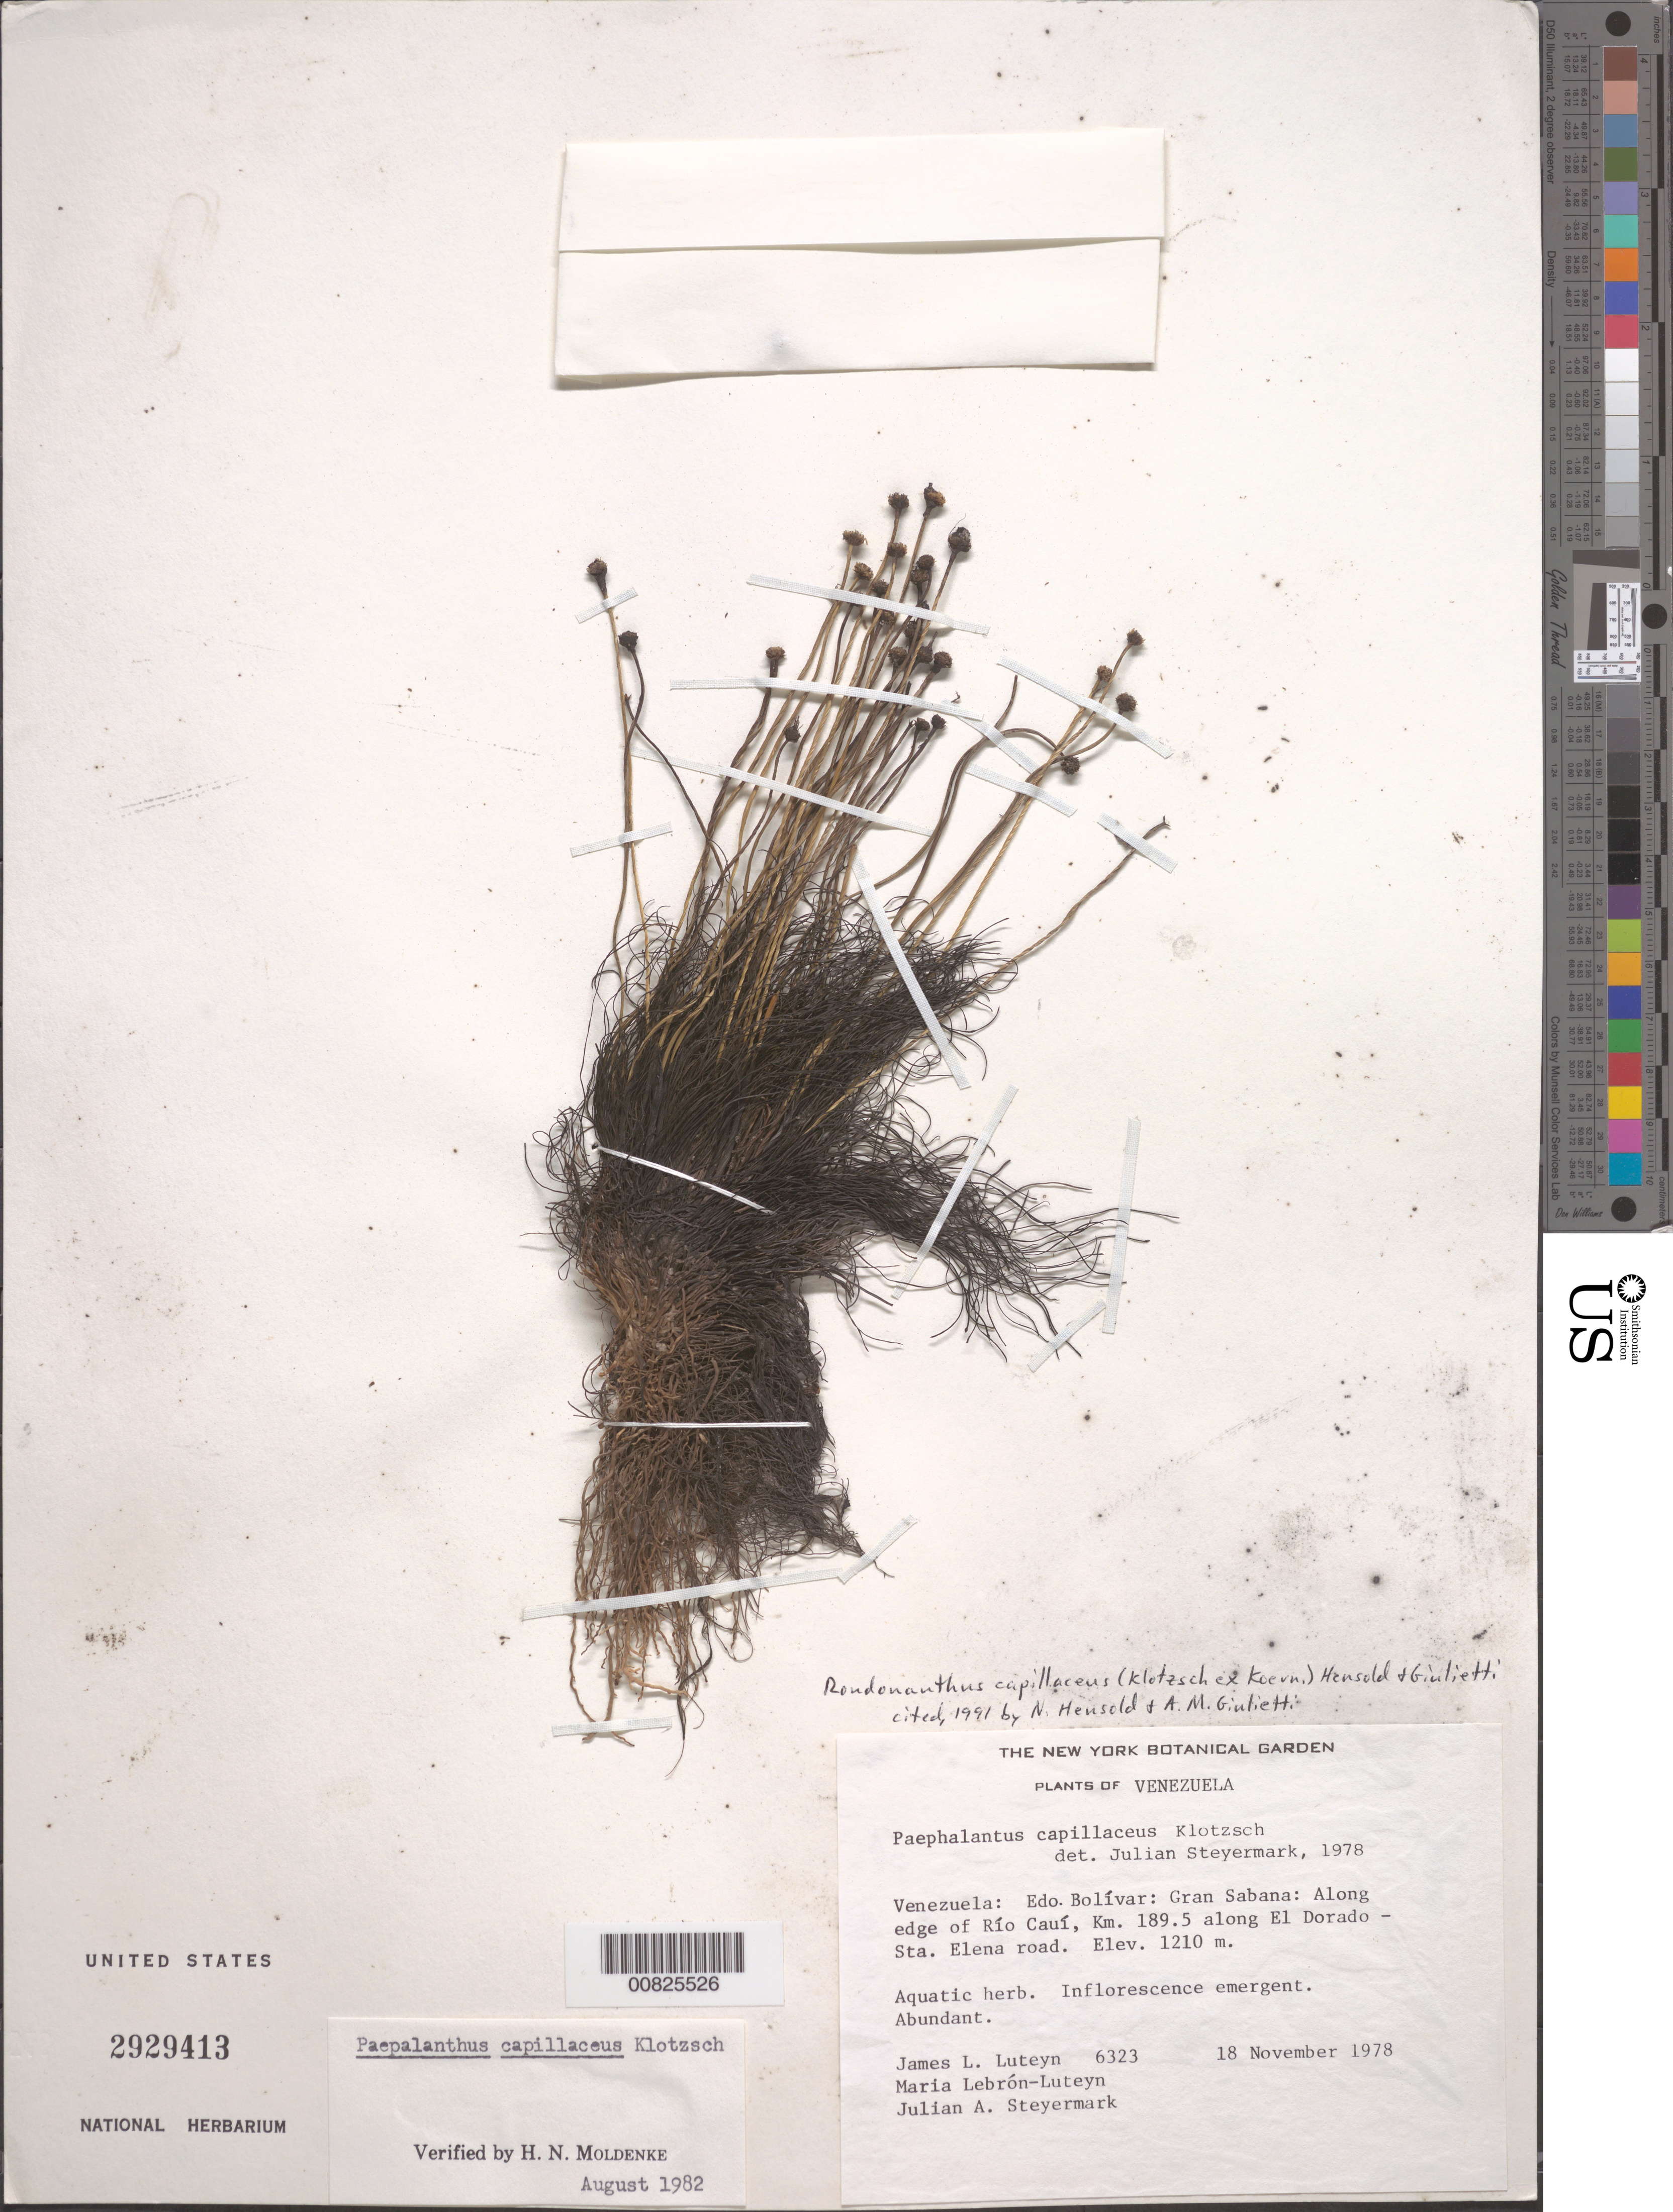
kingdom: Plantae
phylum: Tracheophyta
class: Liliopsida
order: Poales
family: Eriocaulaceae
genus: Rondonanthus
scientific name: Rondonanthus capillaceus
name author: (Klotzsch ex Körn.) Hensold & Giul.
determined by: Steyermark, Julian A., (VEN)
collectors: J. L. Luteyn, M. L. Lebrón-Luteyn & J. Steyermark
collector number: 6323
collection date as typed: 18-Nov-78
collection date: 1978-11-18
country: Venezuela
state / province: Bolívar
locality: Gran Sabana, along edge of Río Cauí, km 189.5 along El Dorado Sta. Elena road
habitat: River edge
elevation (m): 1210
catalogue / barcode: US 2929413